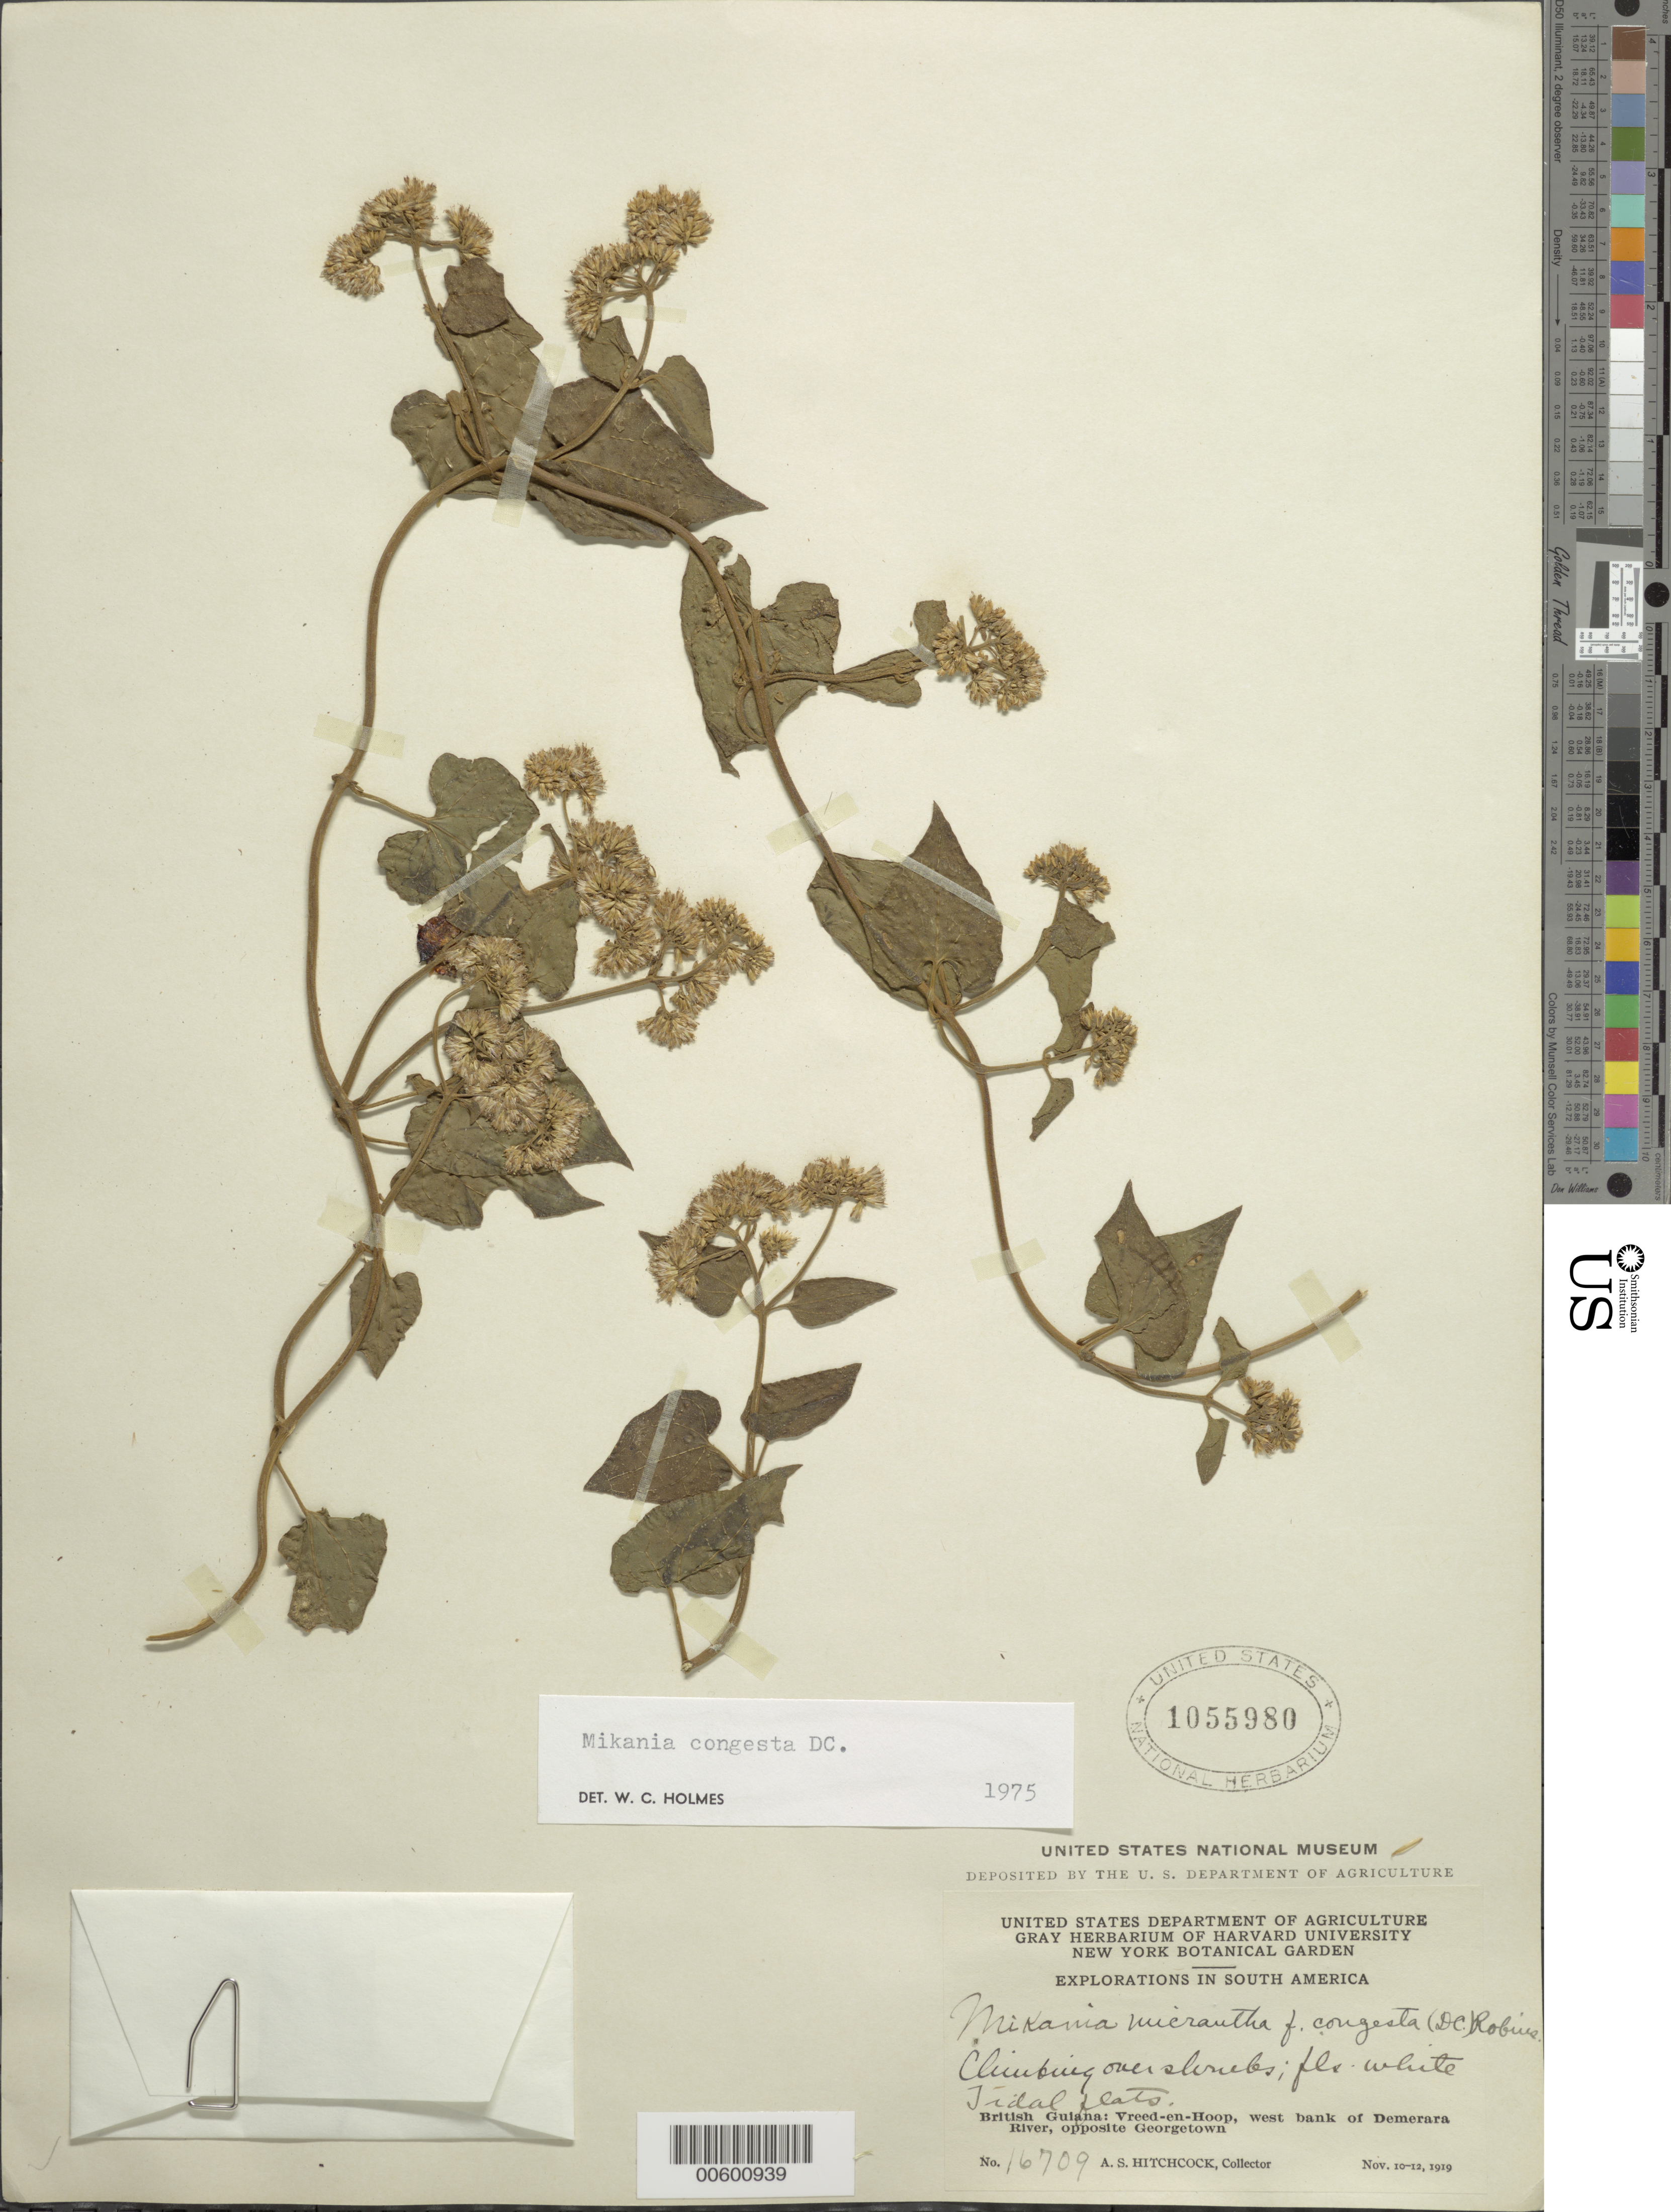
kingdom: Plantae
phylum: Tracheophyta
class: Magnoliopsida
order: Asterales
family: Asteraceae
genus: Mikania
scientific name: Mikania congesta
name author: DC.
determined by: Holmes, W. C.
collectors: A. S. Hitchcock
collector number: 16709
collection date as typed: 10-Nov-19 to 12-Nov-19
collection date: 1919-11-10/1919-11-12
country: Guyana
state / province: Essequibo Isl-W. Demerara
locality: Vreed-en-Hoop, W bank of Demerara R., opposite Georgetown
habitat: Climbing over shrubs, tidal flats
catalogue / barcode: US 1055980